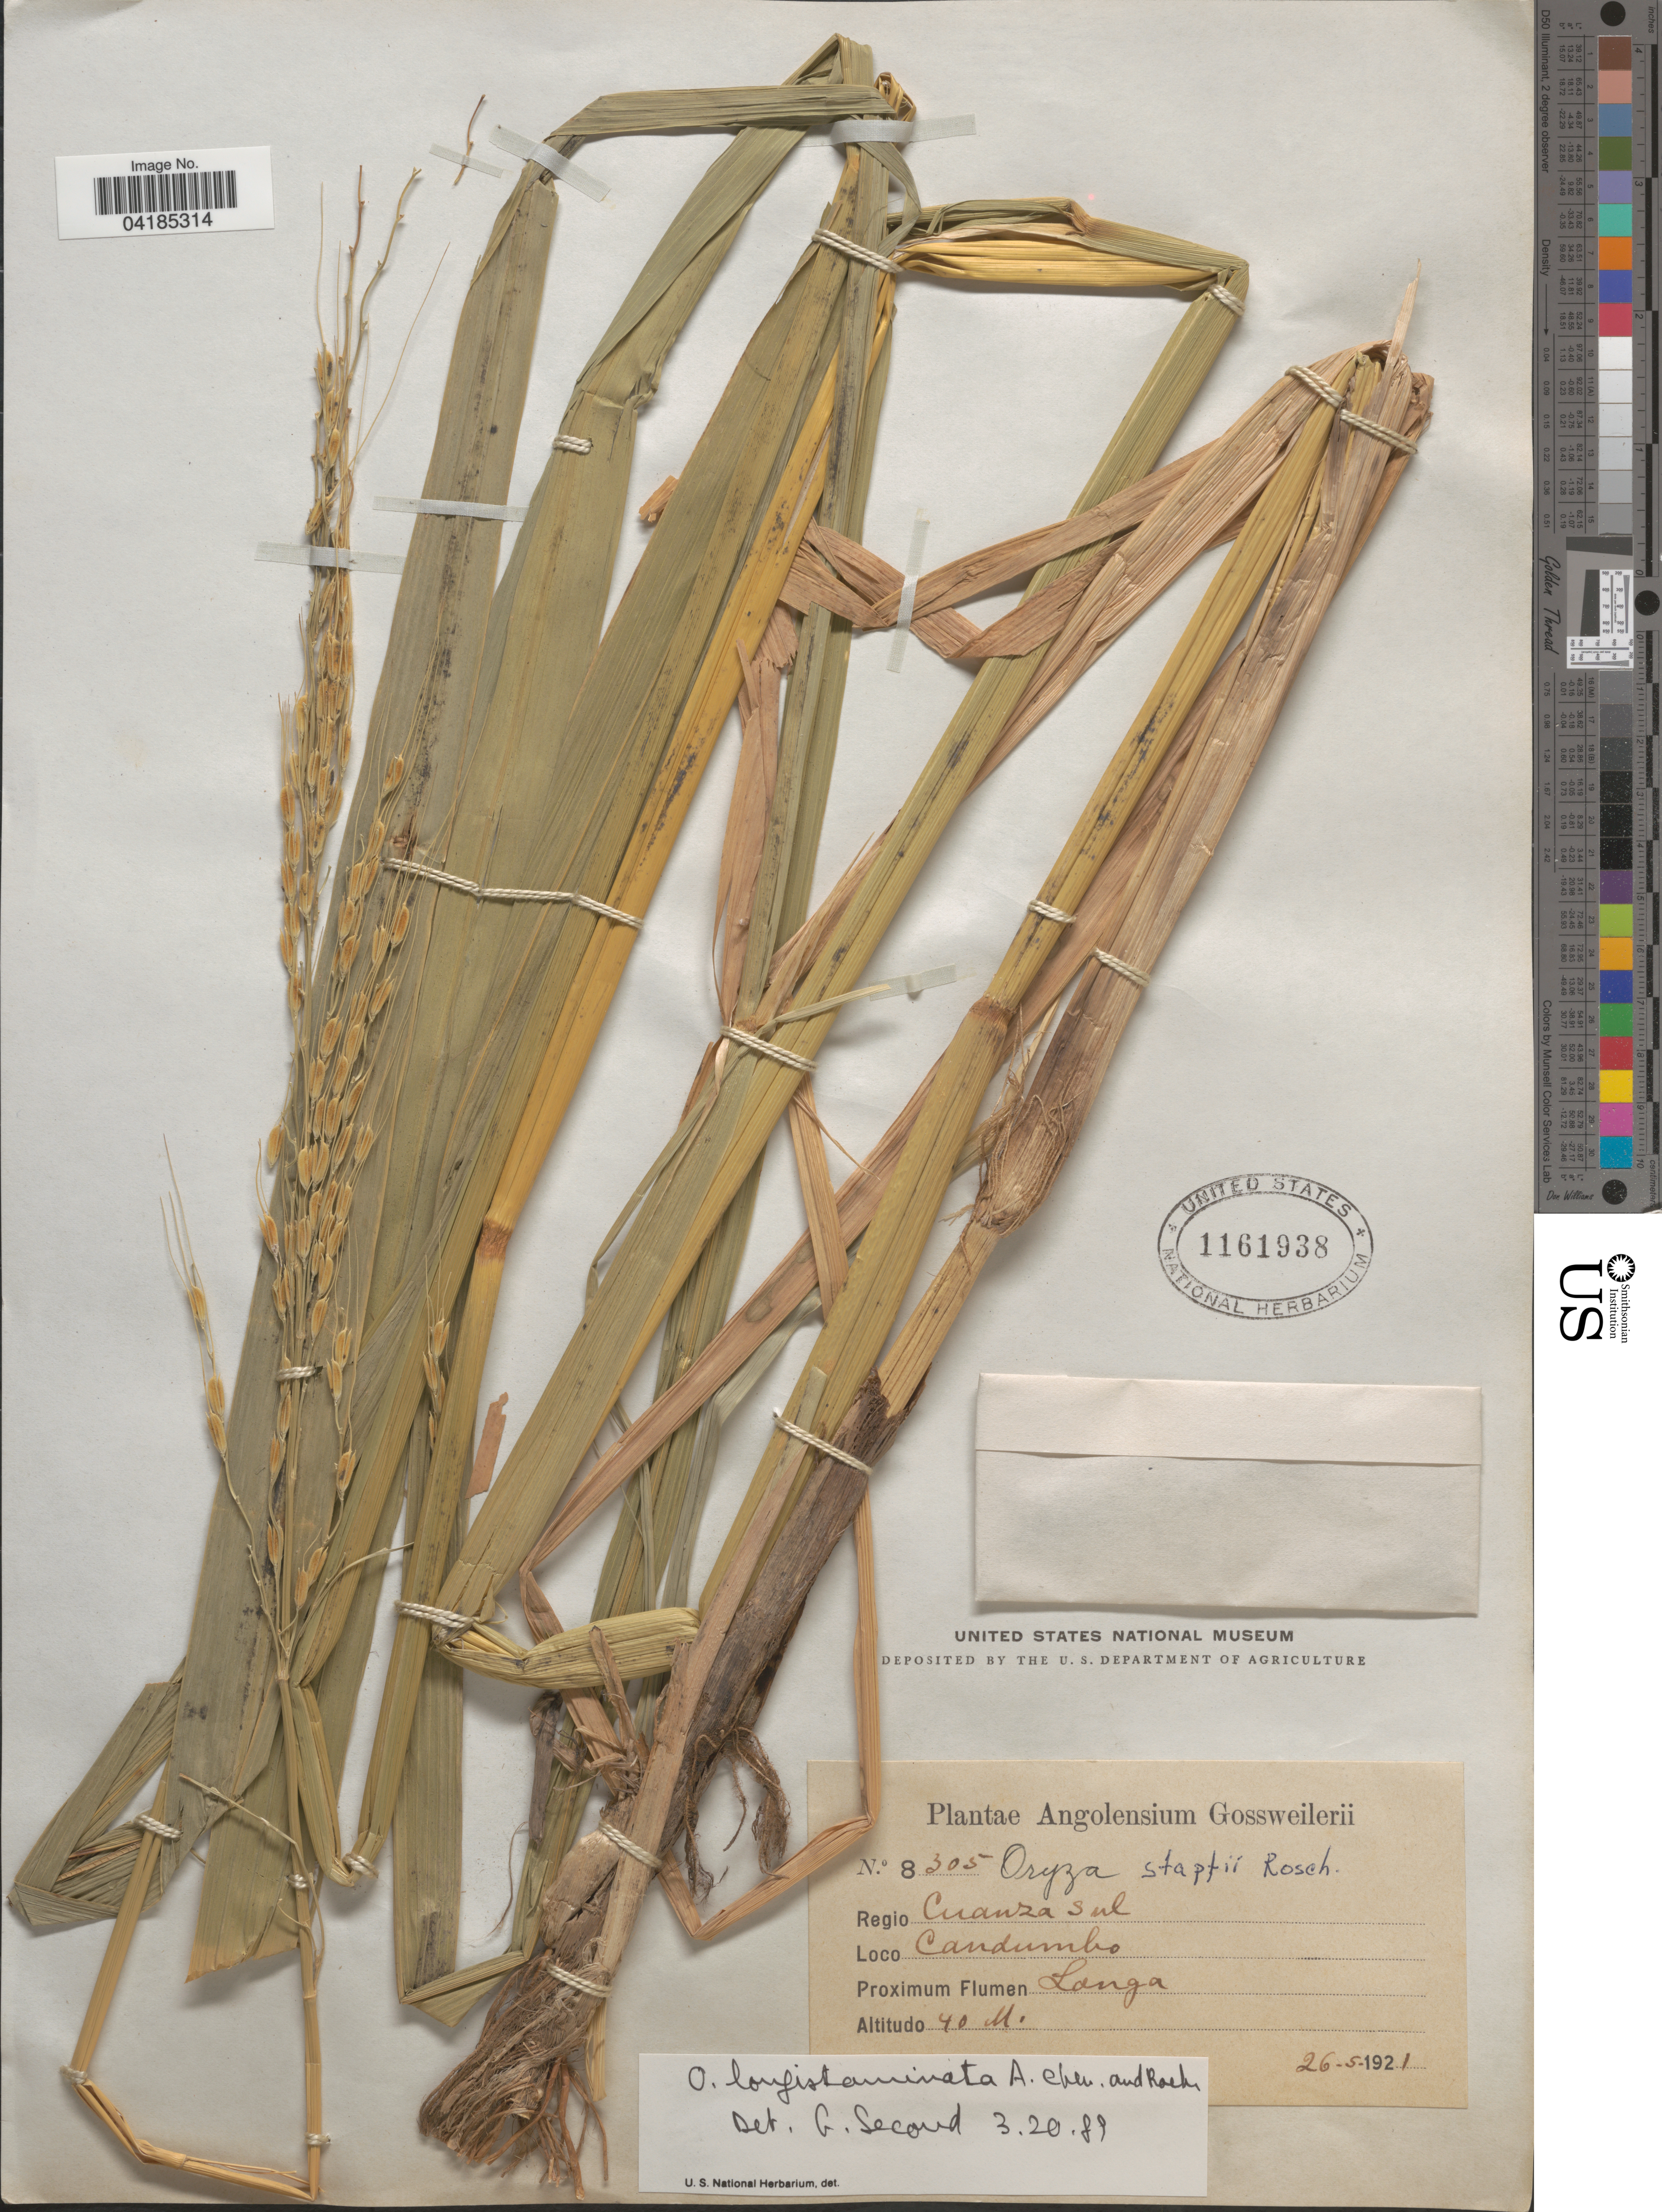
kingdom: Plantae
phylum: Tracheophyta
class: Liliopsida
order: Poales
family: Poaceae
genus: Oryza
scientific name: Oryza longistaminata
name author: A. Chev. & Roehr.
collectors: -. Gossweiler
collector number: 8305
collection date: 1921-05-26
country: Angola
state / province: Cuanza Sul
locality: Angolensium. Regio Cuanza Sul. Candumbo. Proximum Flumen Langa.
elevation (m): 40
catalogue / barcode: US 1161938